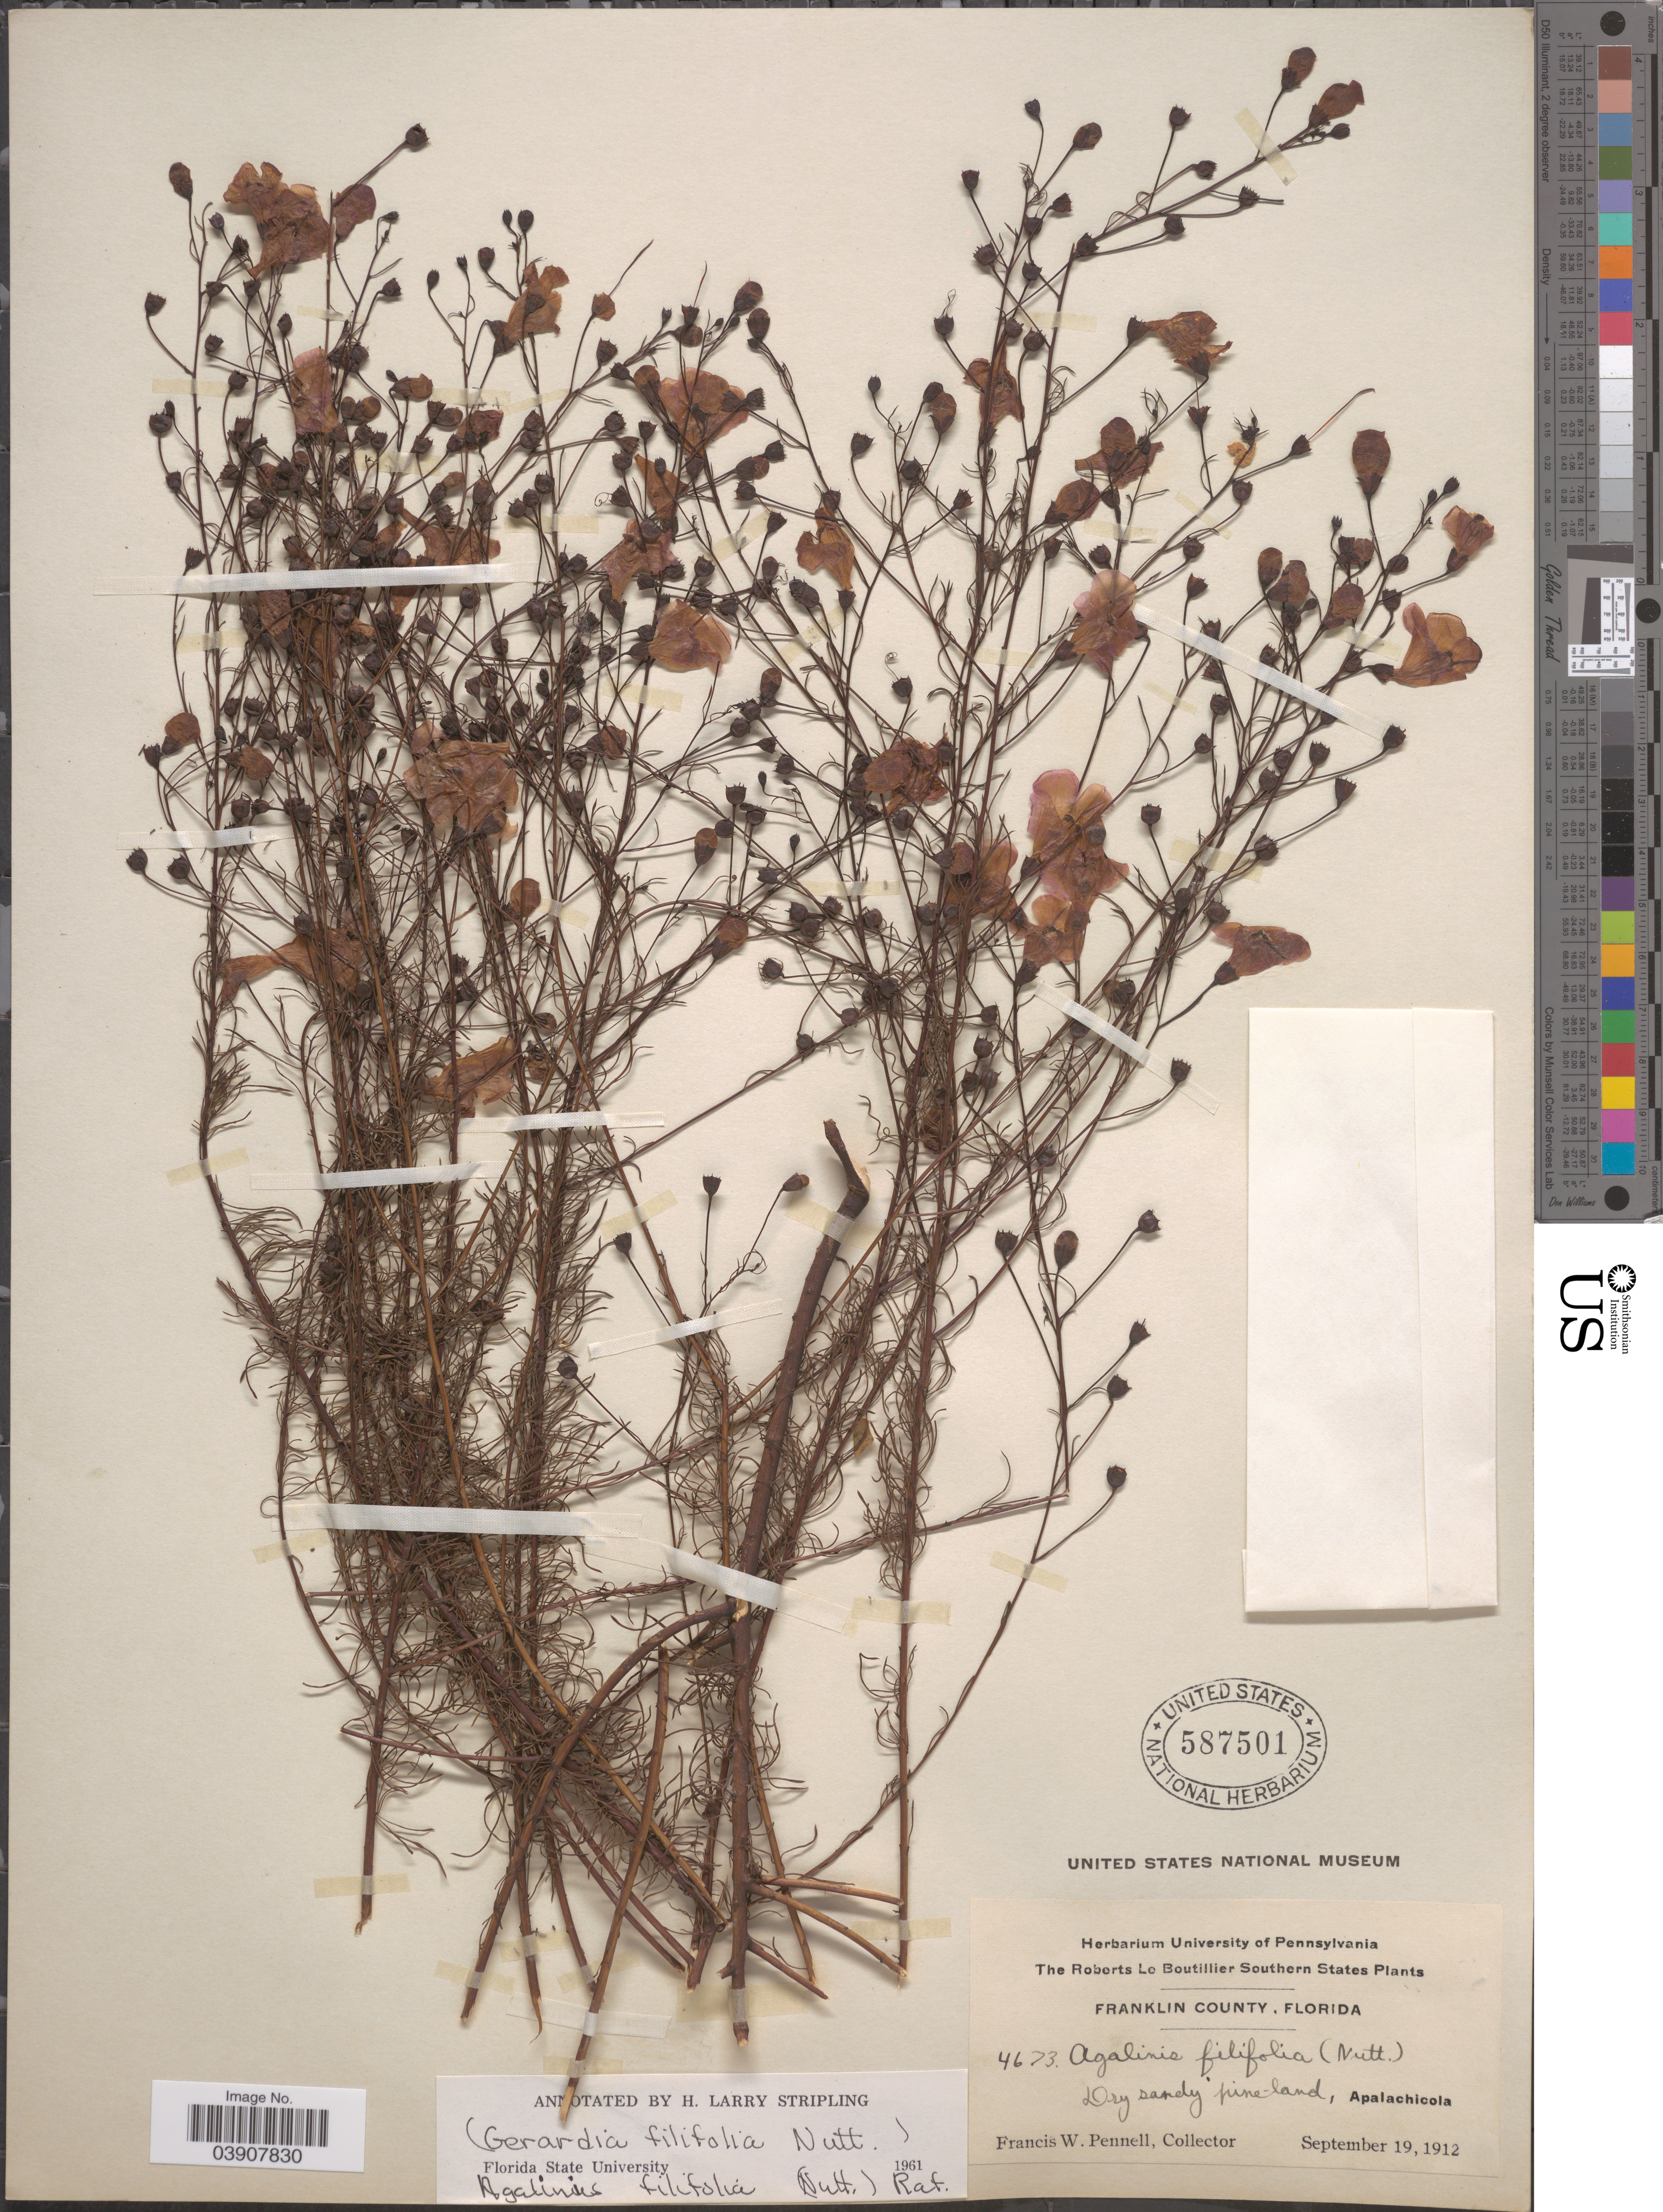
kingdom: Plantae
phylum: Tracheophyta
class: Magnoliopsida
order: Lamiales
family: Orobanchaceae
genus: Agalinis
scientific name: Agalinis filifolia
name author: Raf.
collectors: F. W. Pennell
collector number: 4673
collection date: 1912-09-19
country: United States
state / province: Florida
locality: Southern States. Franklin County. Apalachicola.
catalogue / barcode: US 587501